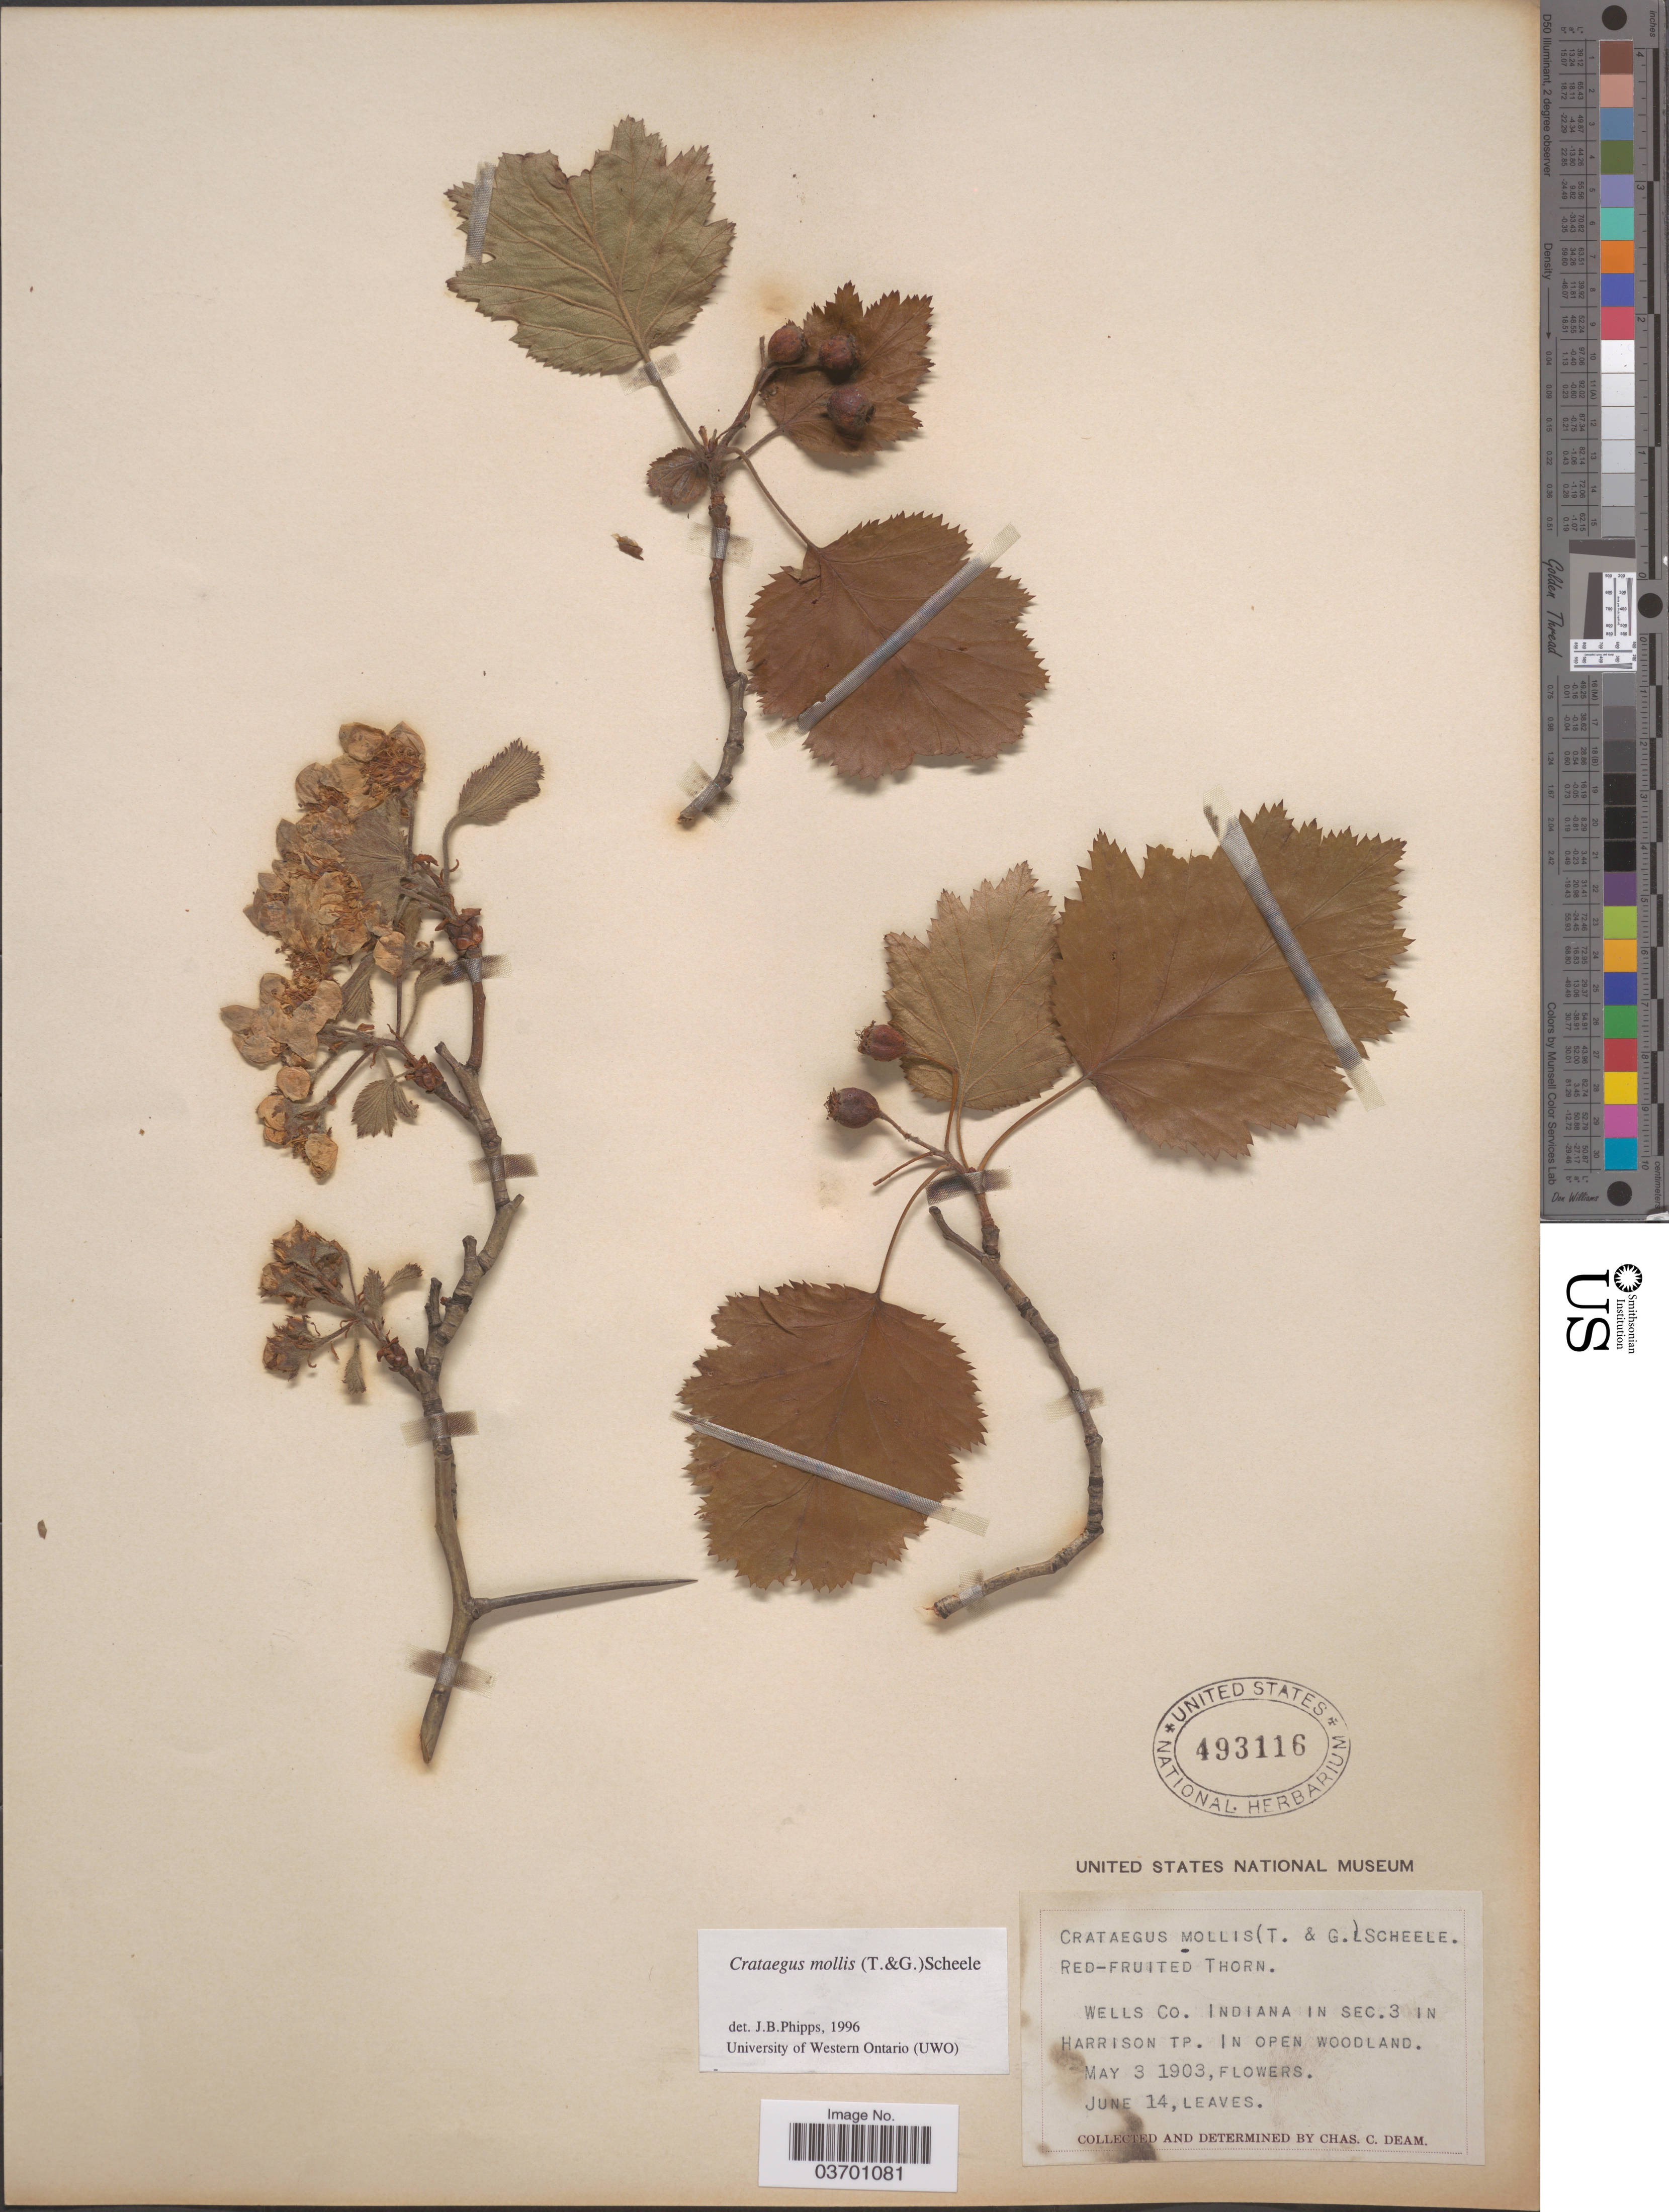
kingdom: Plantae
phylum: Tracheophyta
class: Magnoliopsida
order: Rosales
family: Rosaceae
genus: Crataegus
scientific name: Crataegus mollis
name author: (Torr. & A. Gray) Scheele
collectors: C. C. Deam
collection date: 1903-05-03/1903-06-14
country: United States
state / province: Indiana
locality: Wells Co. Indiana in Sec. 3 in Harrison Tp.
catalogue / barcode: US 493116